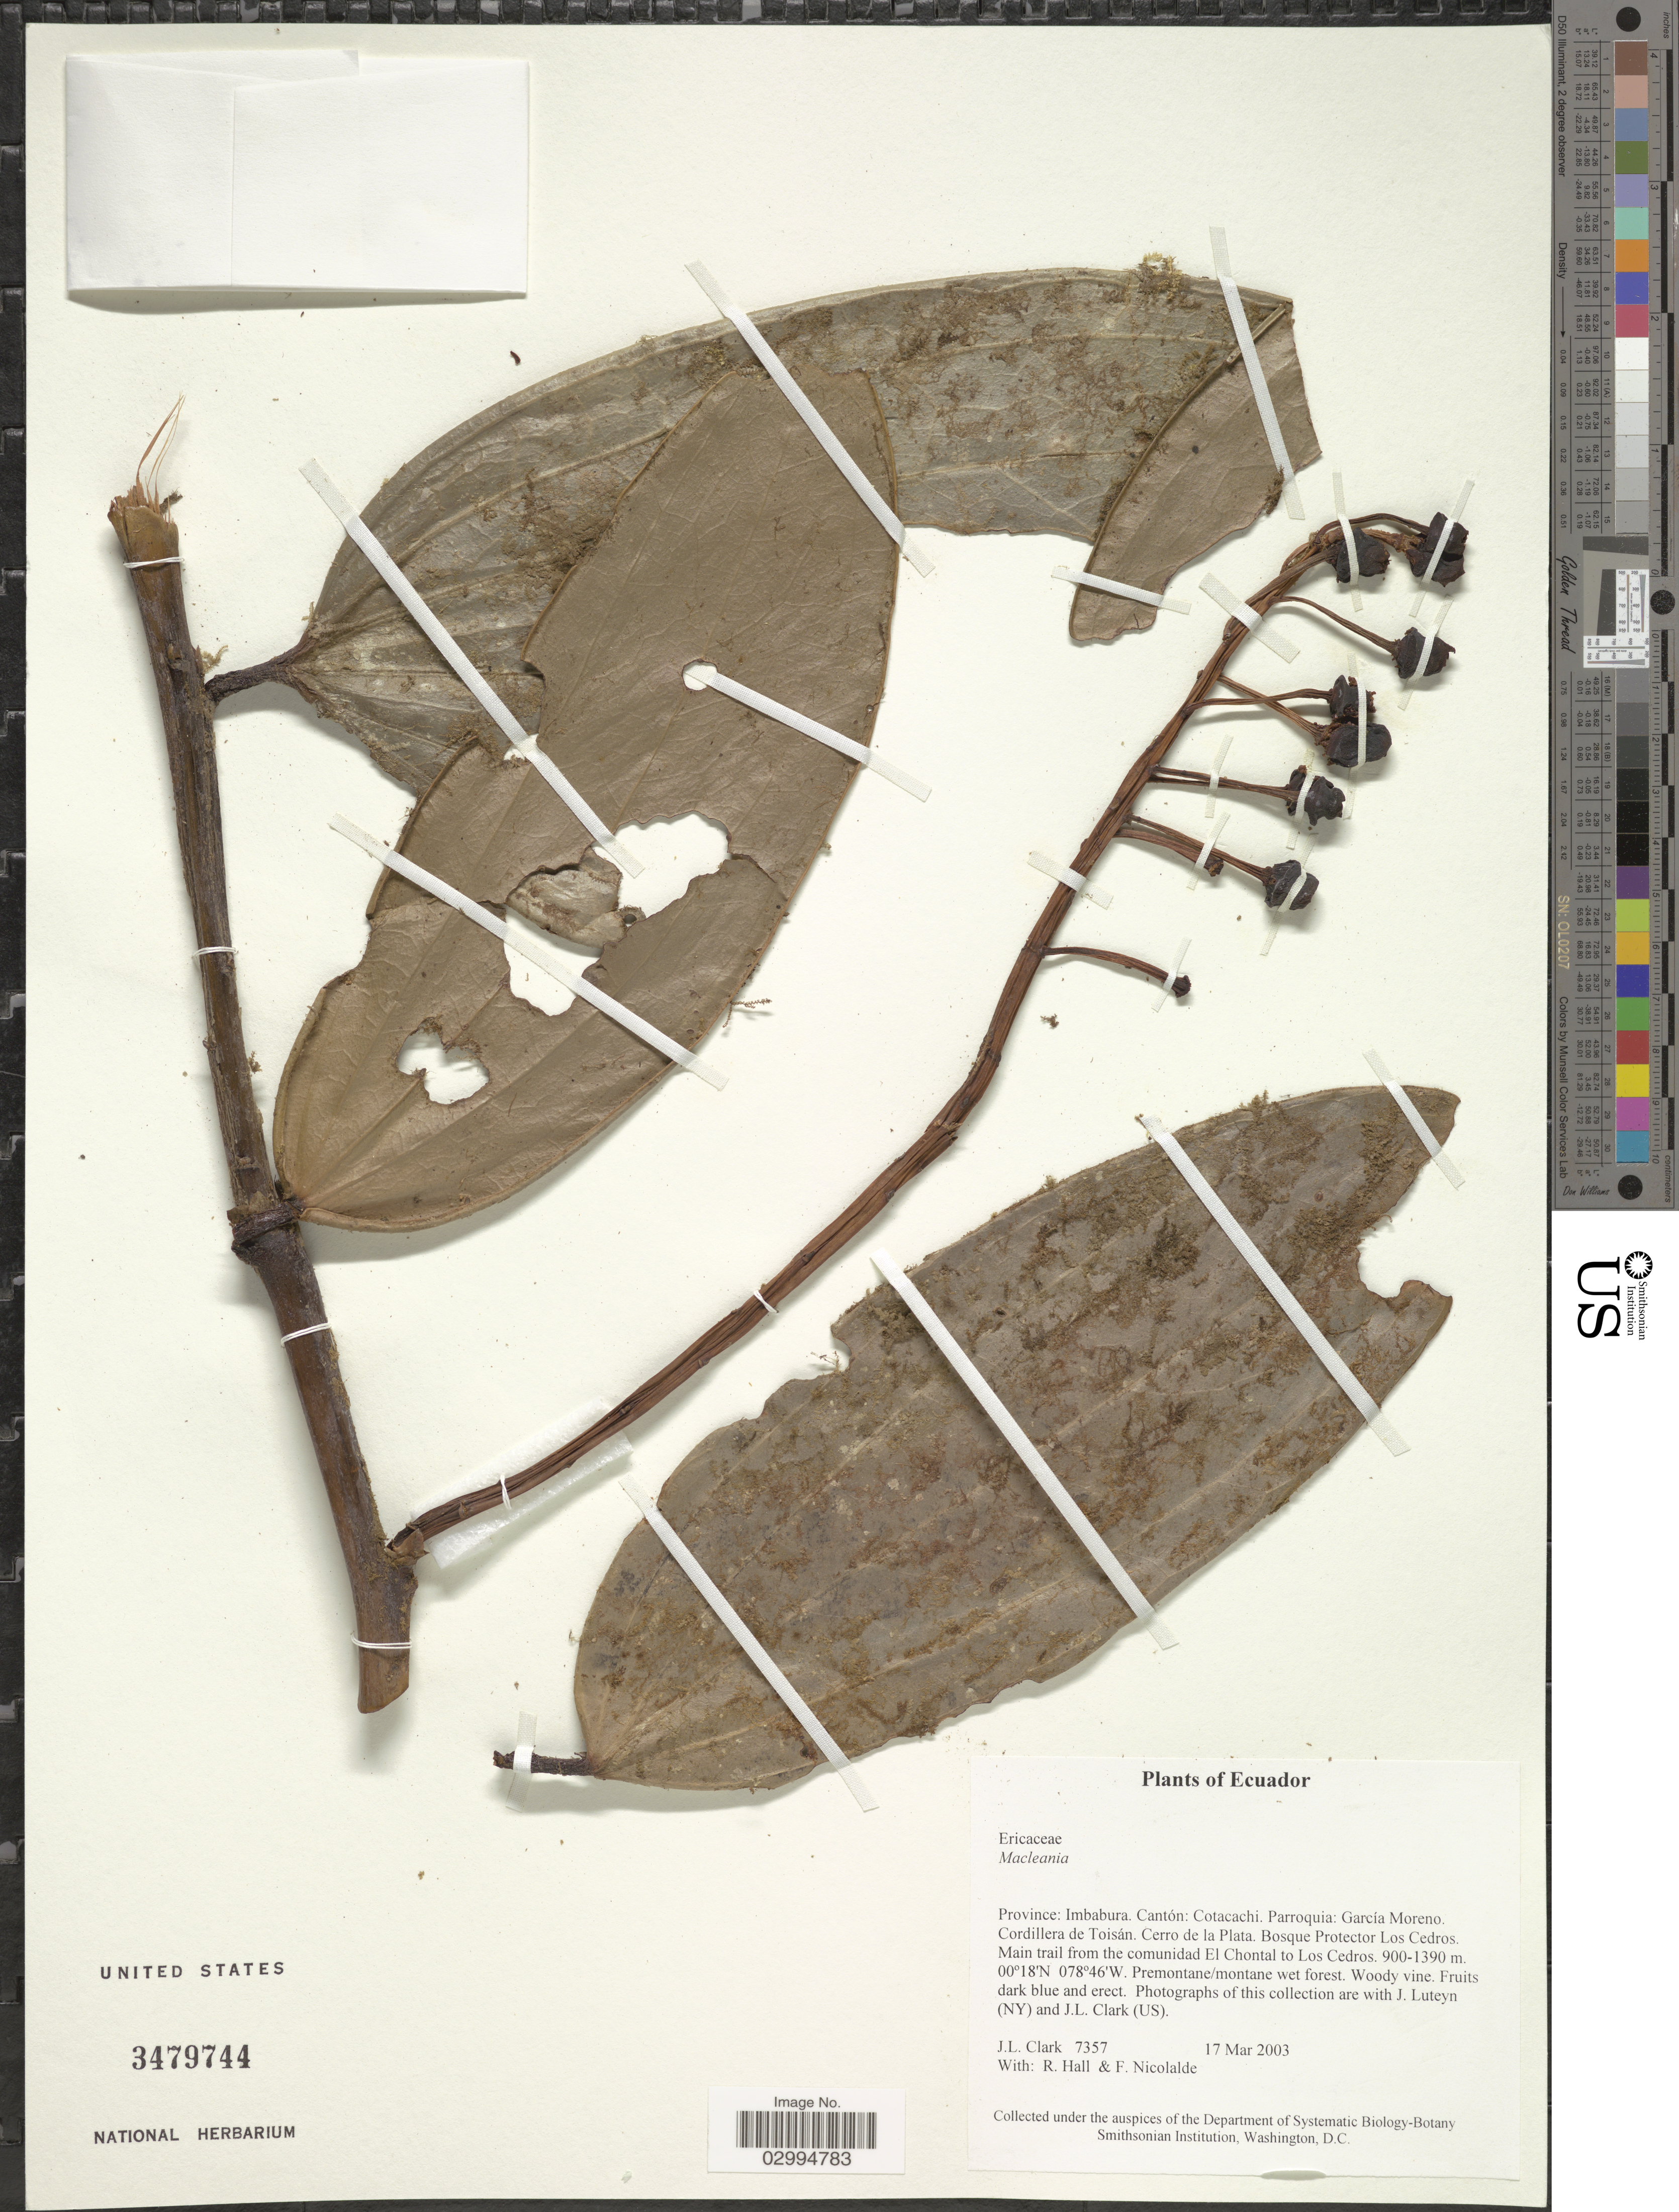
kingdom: Plantae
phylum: Tracheophyta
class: Magnoliopsida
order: Ericales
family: Ericaceae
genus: Macleania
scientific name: Macleania sp.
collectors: J. L. Clark, R. Hall & F. Nicolalde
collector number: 7357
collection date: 2003-03-17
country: Ecuador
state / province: Imbabura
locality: Cantón: Cotacachi. Parroquia: García Moreno. Cordillera de Toisán. Cerro de la Plata. Bosque Protector Los Cedros. Main trail from the comunidad El Chontal to Los Cedros.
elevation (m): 900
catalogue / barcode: US 3479744